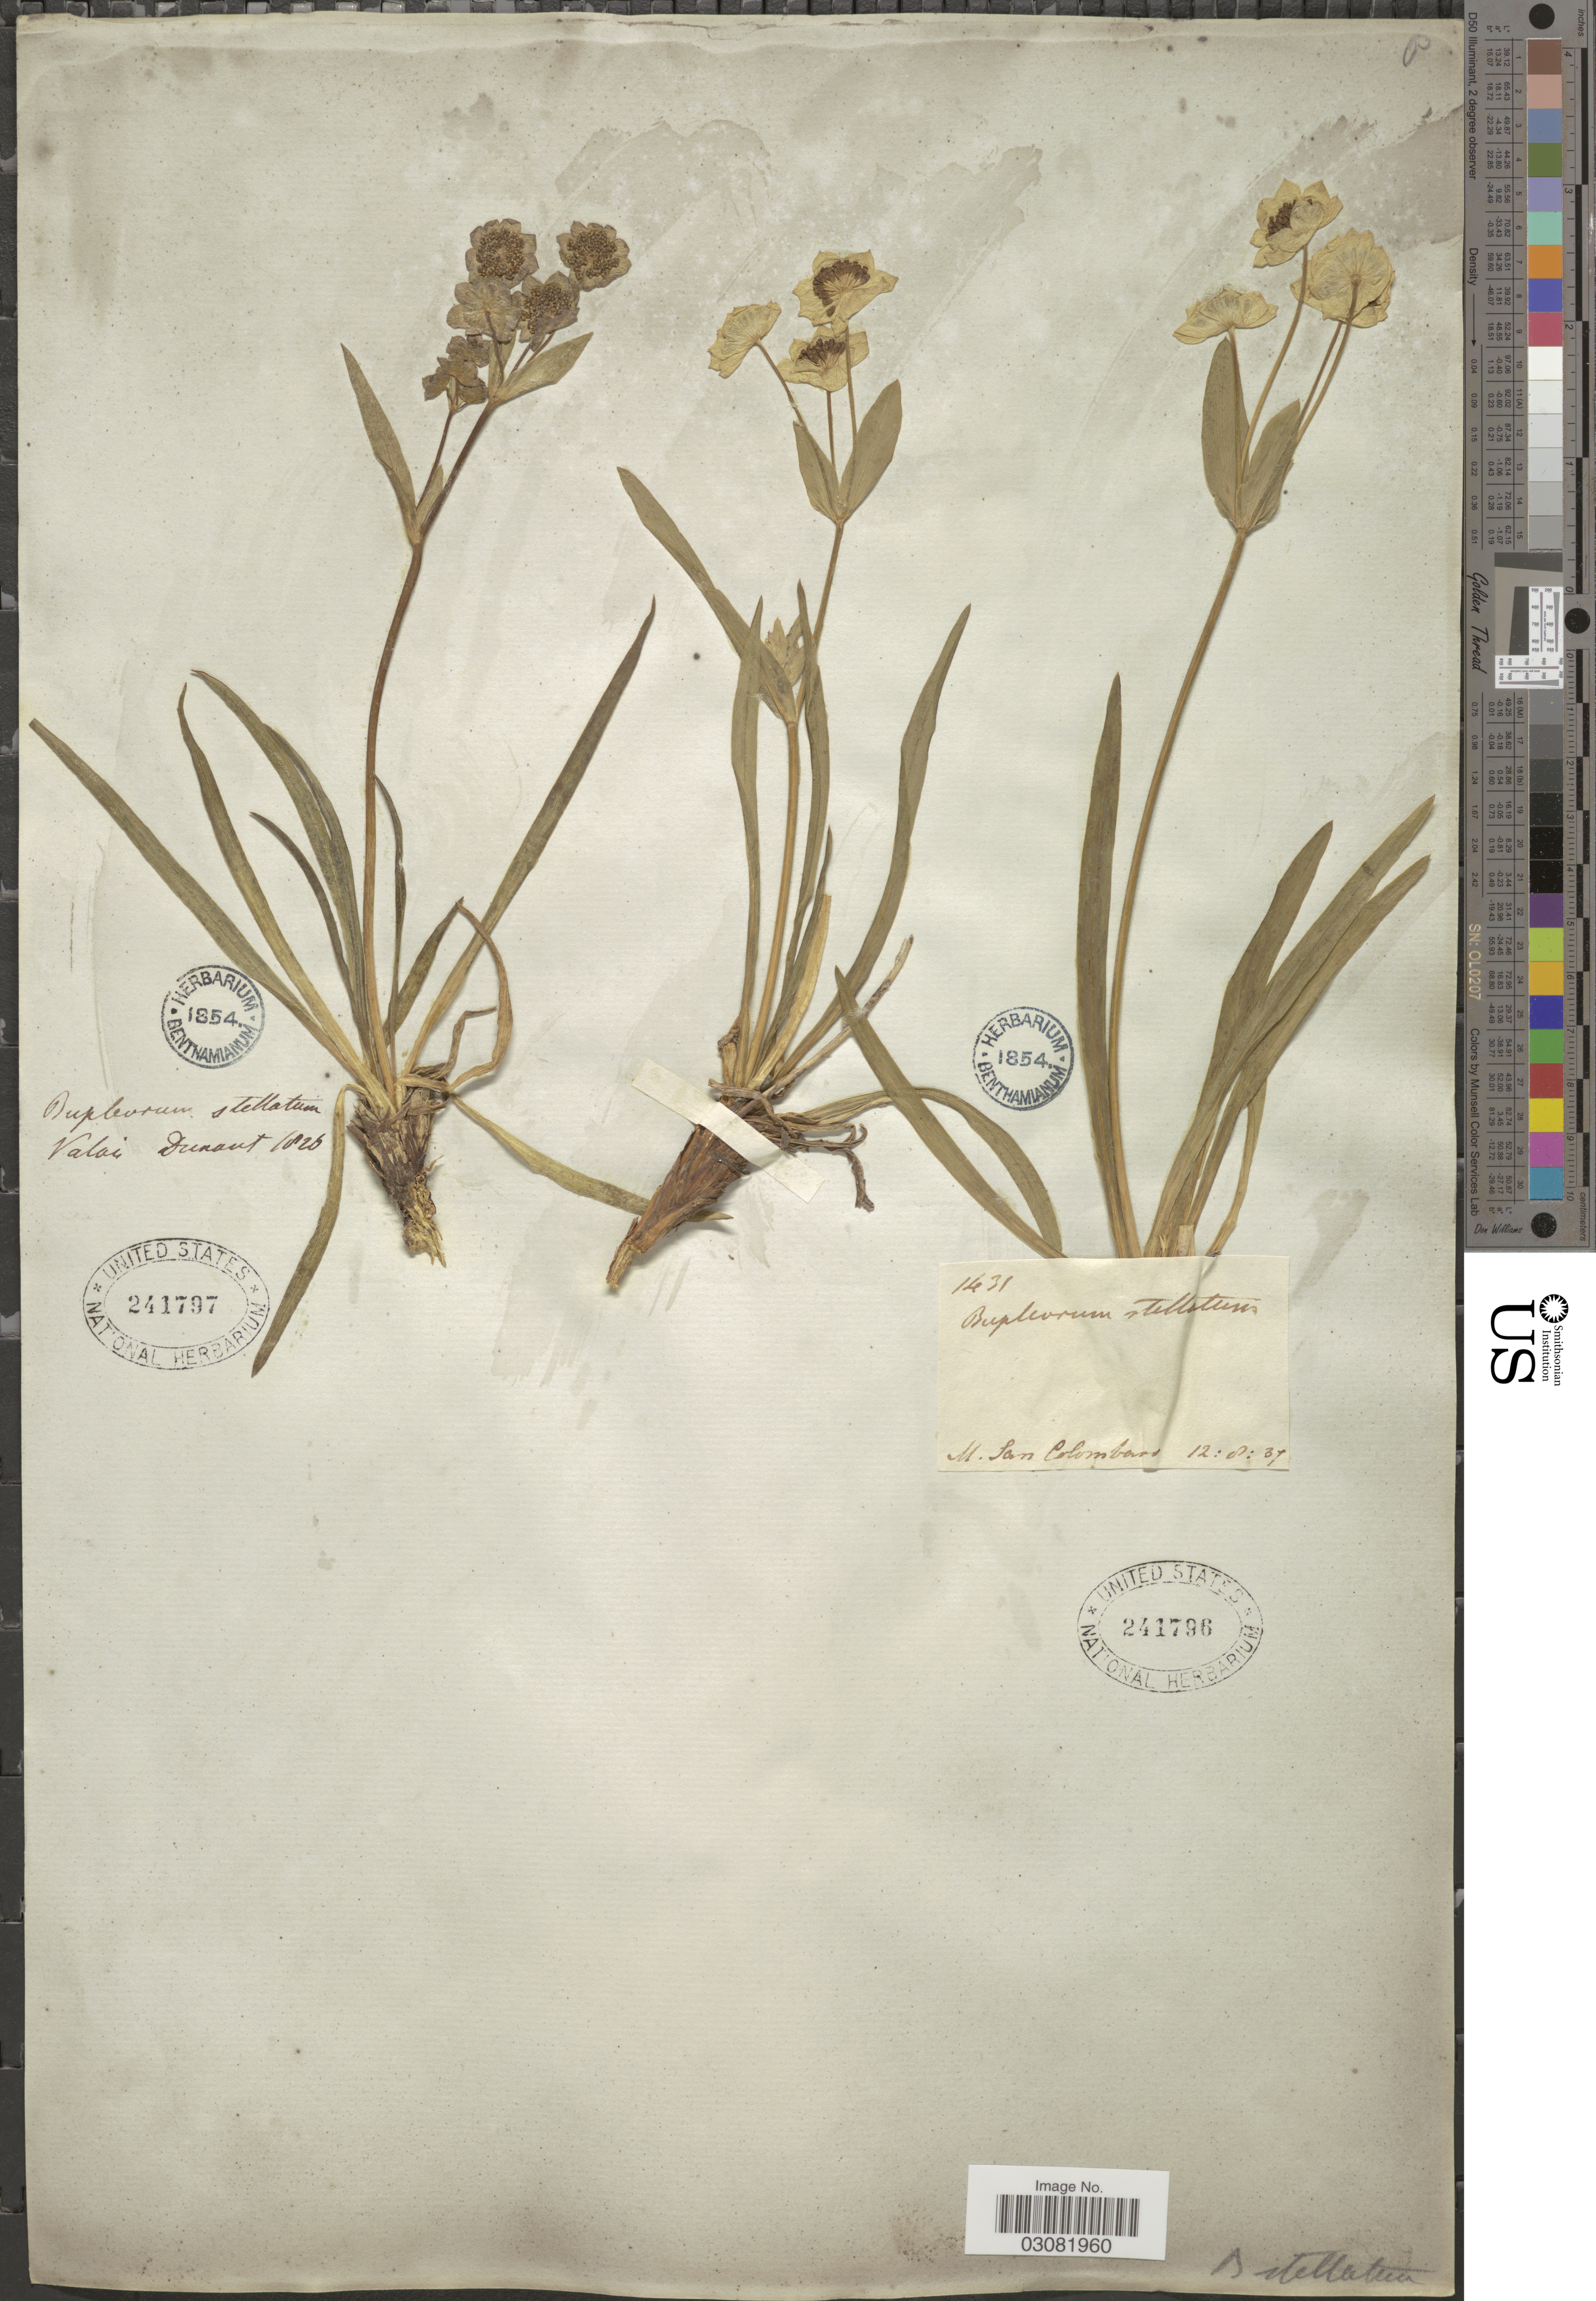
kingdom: Plantae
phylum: Tracheophyta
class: Magnoliopsida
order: Apiales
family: Apiaceae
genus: Bupleurum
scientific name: Bupleurum stellatum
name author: L.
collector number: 1431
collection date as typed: Transcribed d/m/y: 12/8/37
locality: M. San Colombara [interpreted].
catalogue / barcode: US 241796